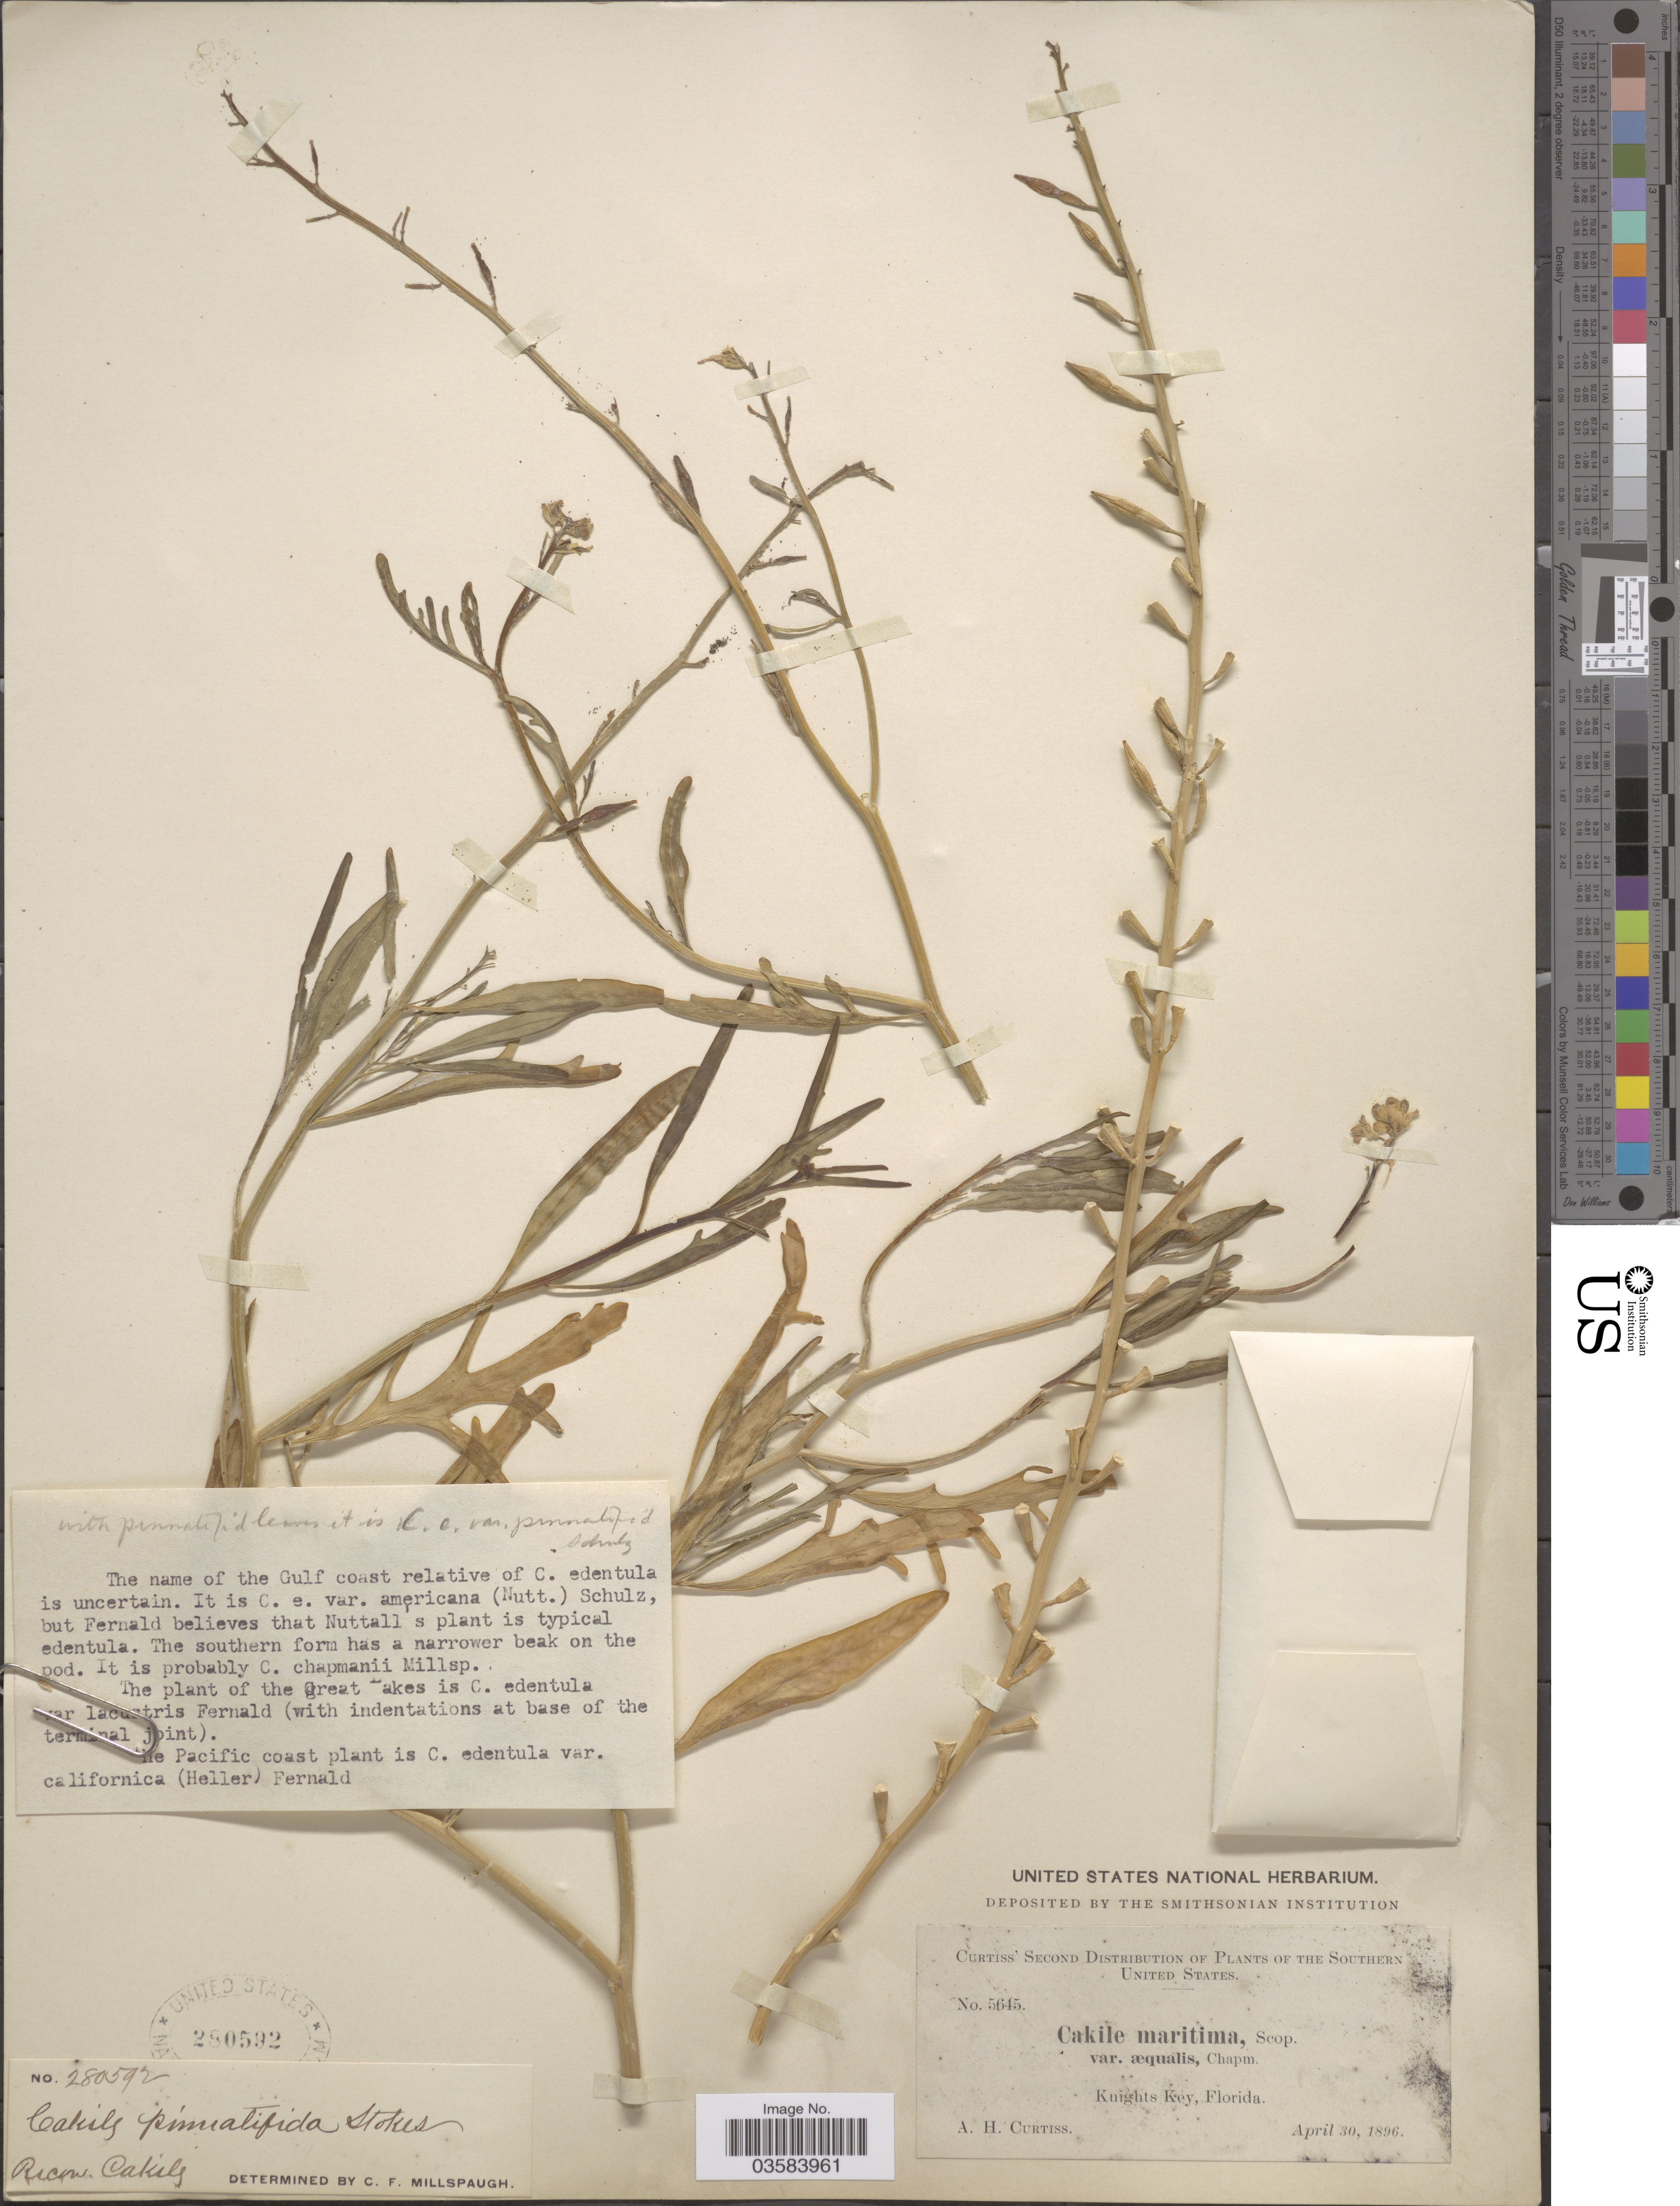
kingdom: Plantae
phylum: Tracheophyta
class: Magnoliopsida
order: Brassicales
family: Brassicaceae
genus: Cakile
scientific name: Cakile maritima subsp. maritima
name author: Scop.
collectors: A. H. Curtiss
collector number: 5645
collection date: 1896-04-30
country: United States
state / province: Florida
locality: Southern United States. Knights Key.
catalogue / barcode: US 280592